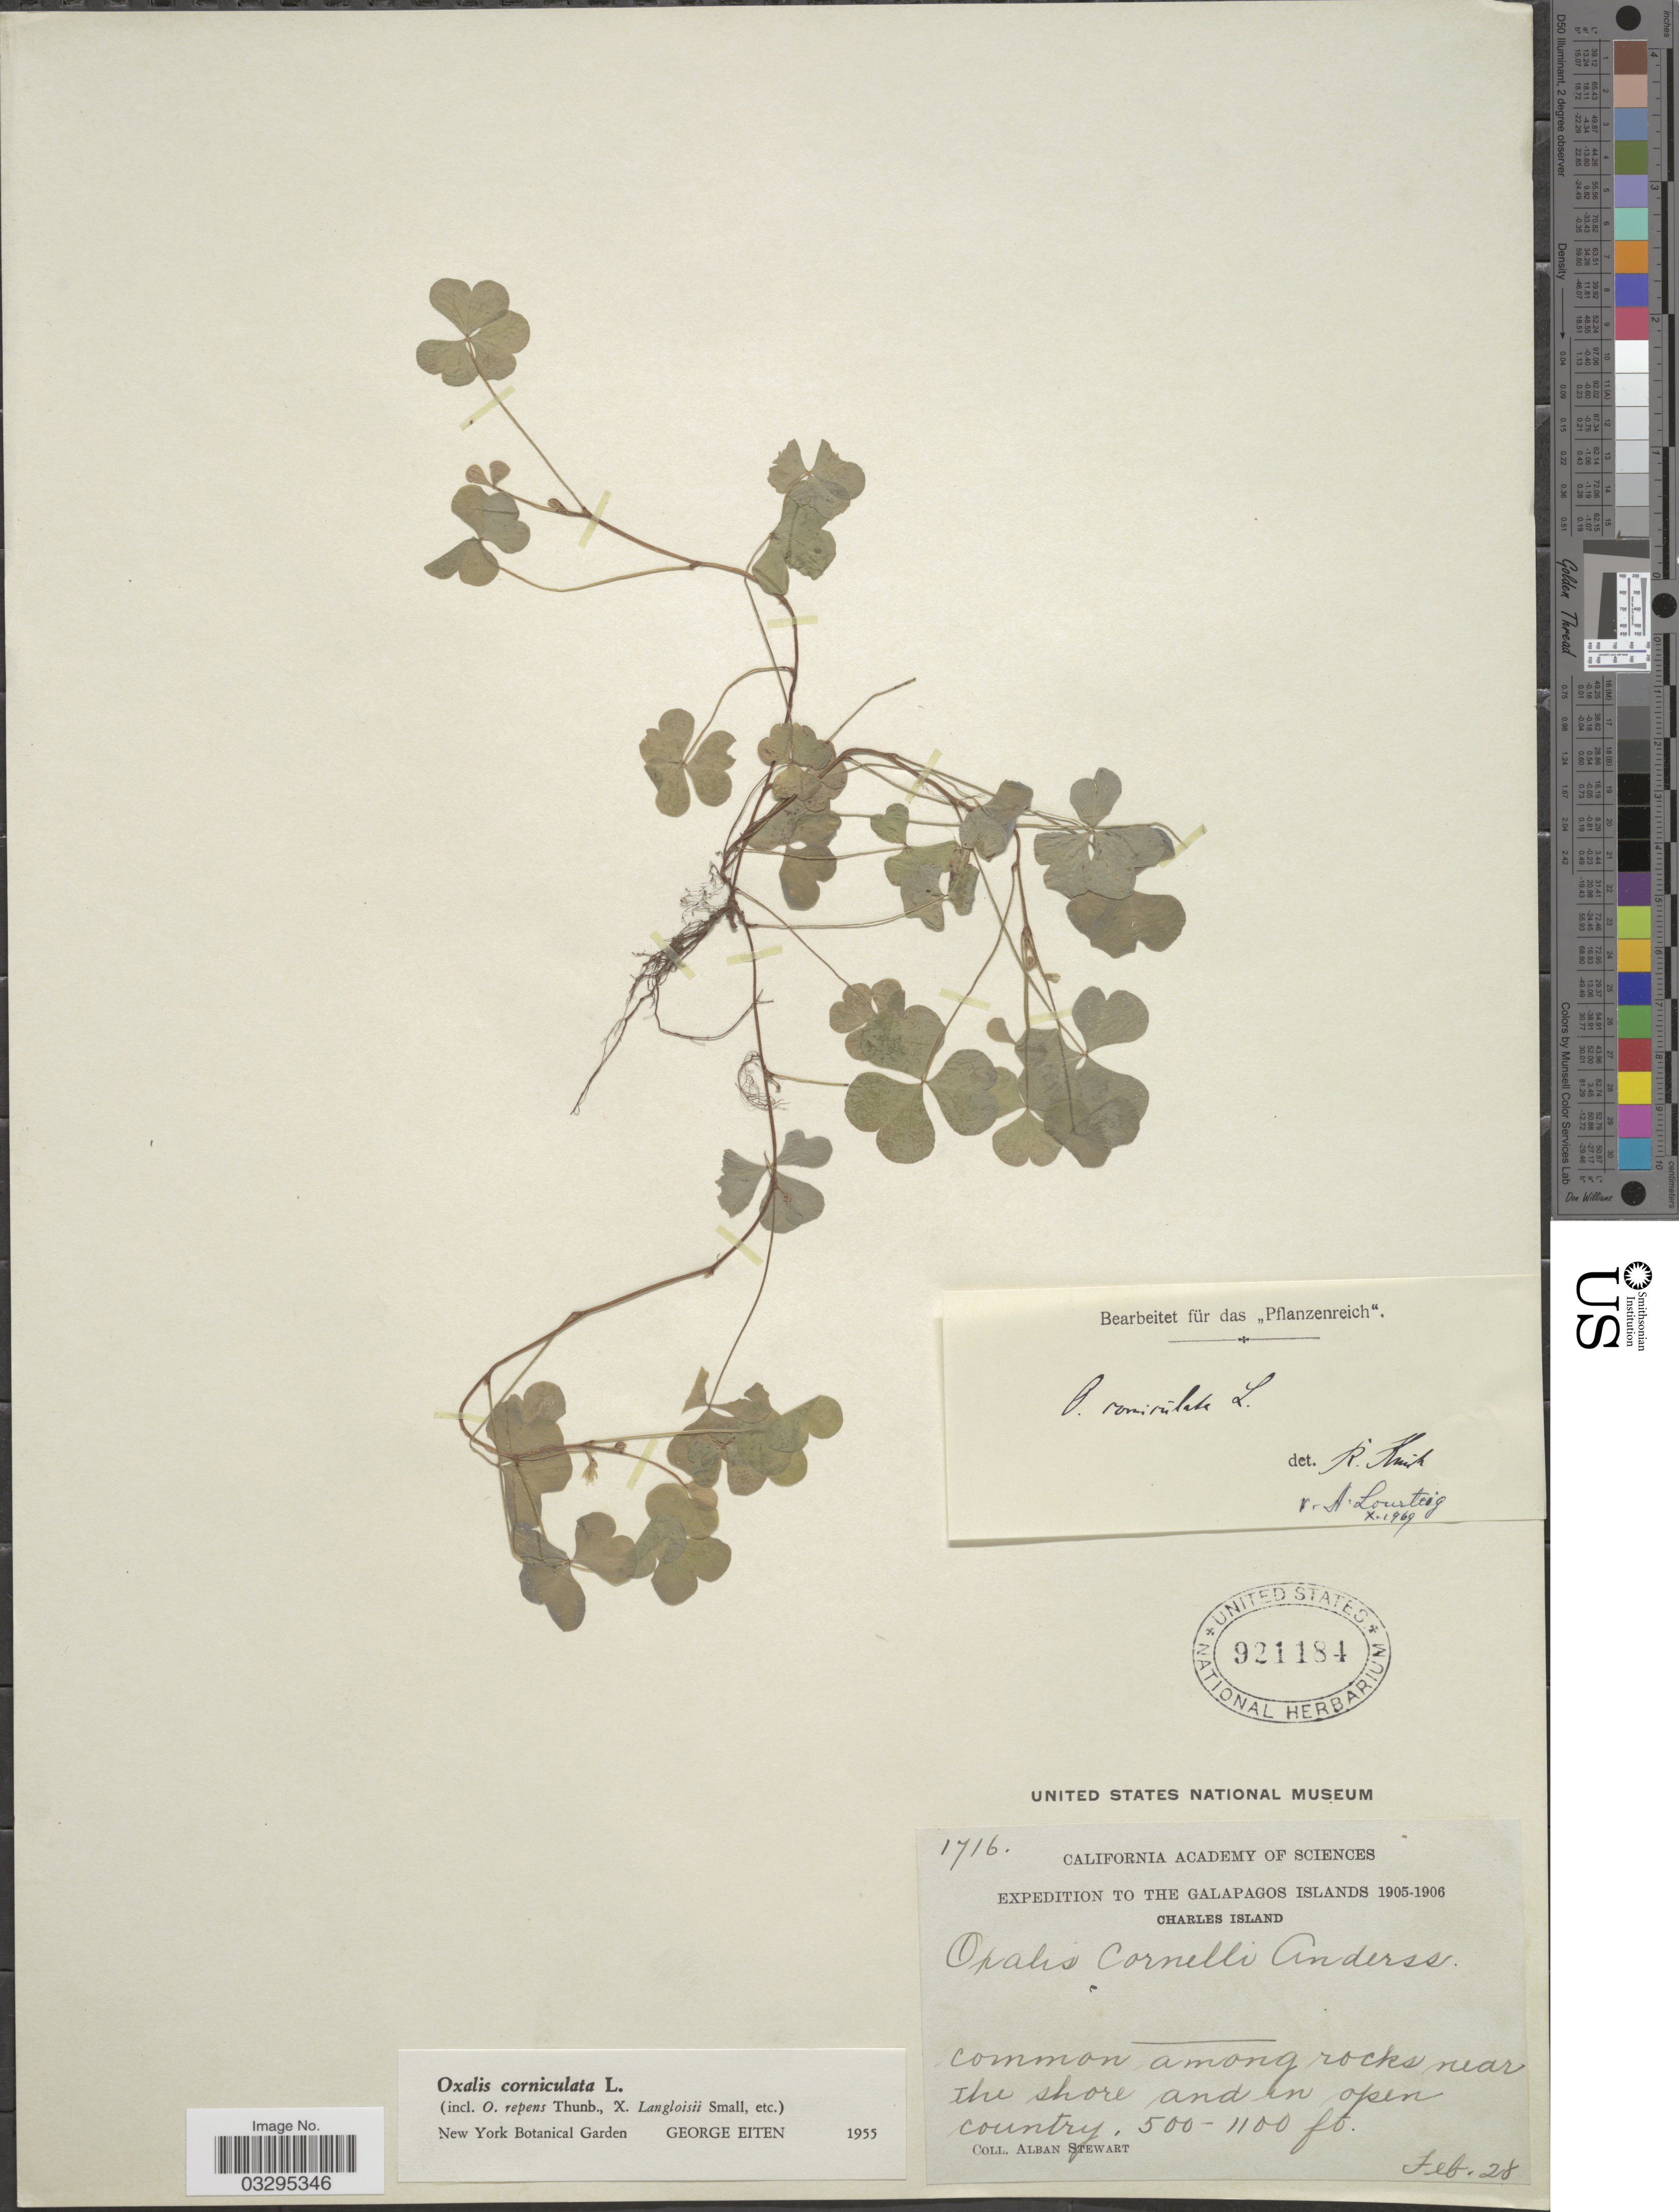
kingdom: Plantae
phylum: Tracheophyta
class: Magnoliopsida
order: Oxalidales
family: Oxalidaceae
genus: Oxalis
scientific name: Oxalis corniculata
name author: L.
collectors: A. Stewart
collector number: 1716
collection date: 1905-02-28/1906-02-28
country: Ecuador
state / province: Colón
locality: Galapagos Islands. Charles Island.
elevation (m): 152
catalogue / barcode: US 921184